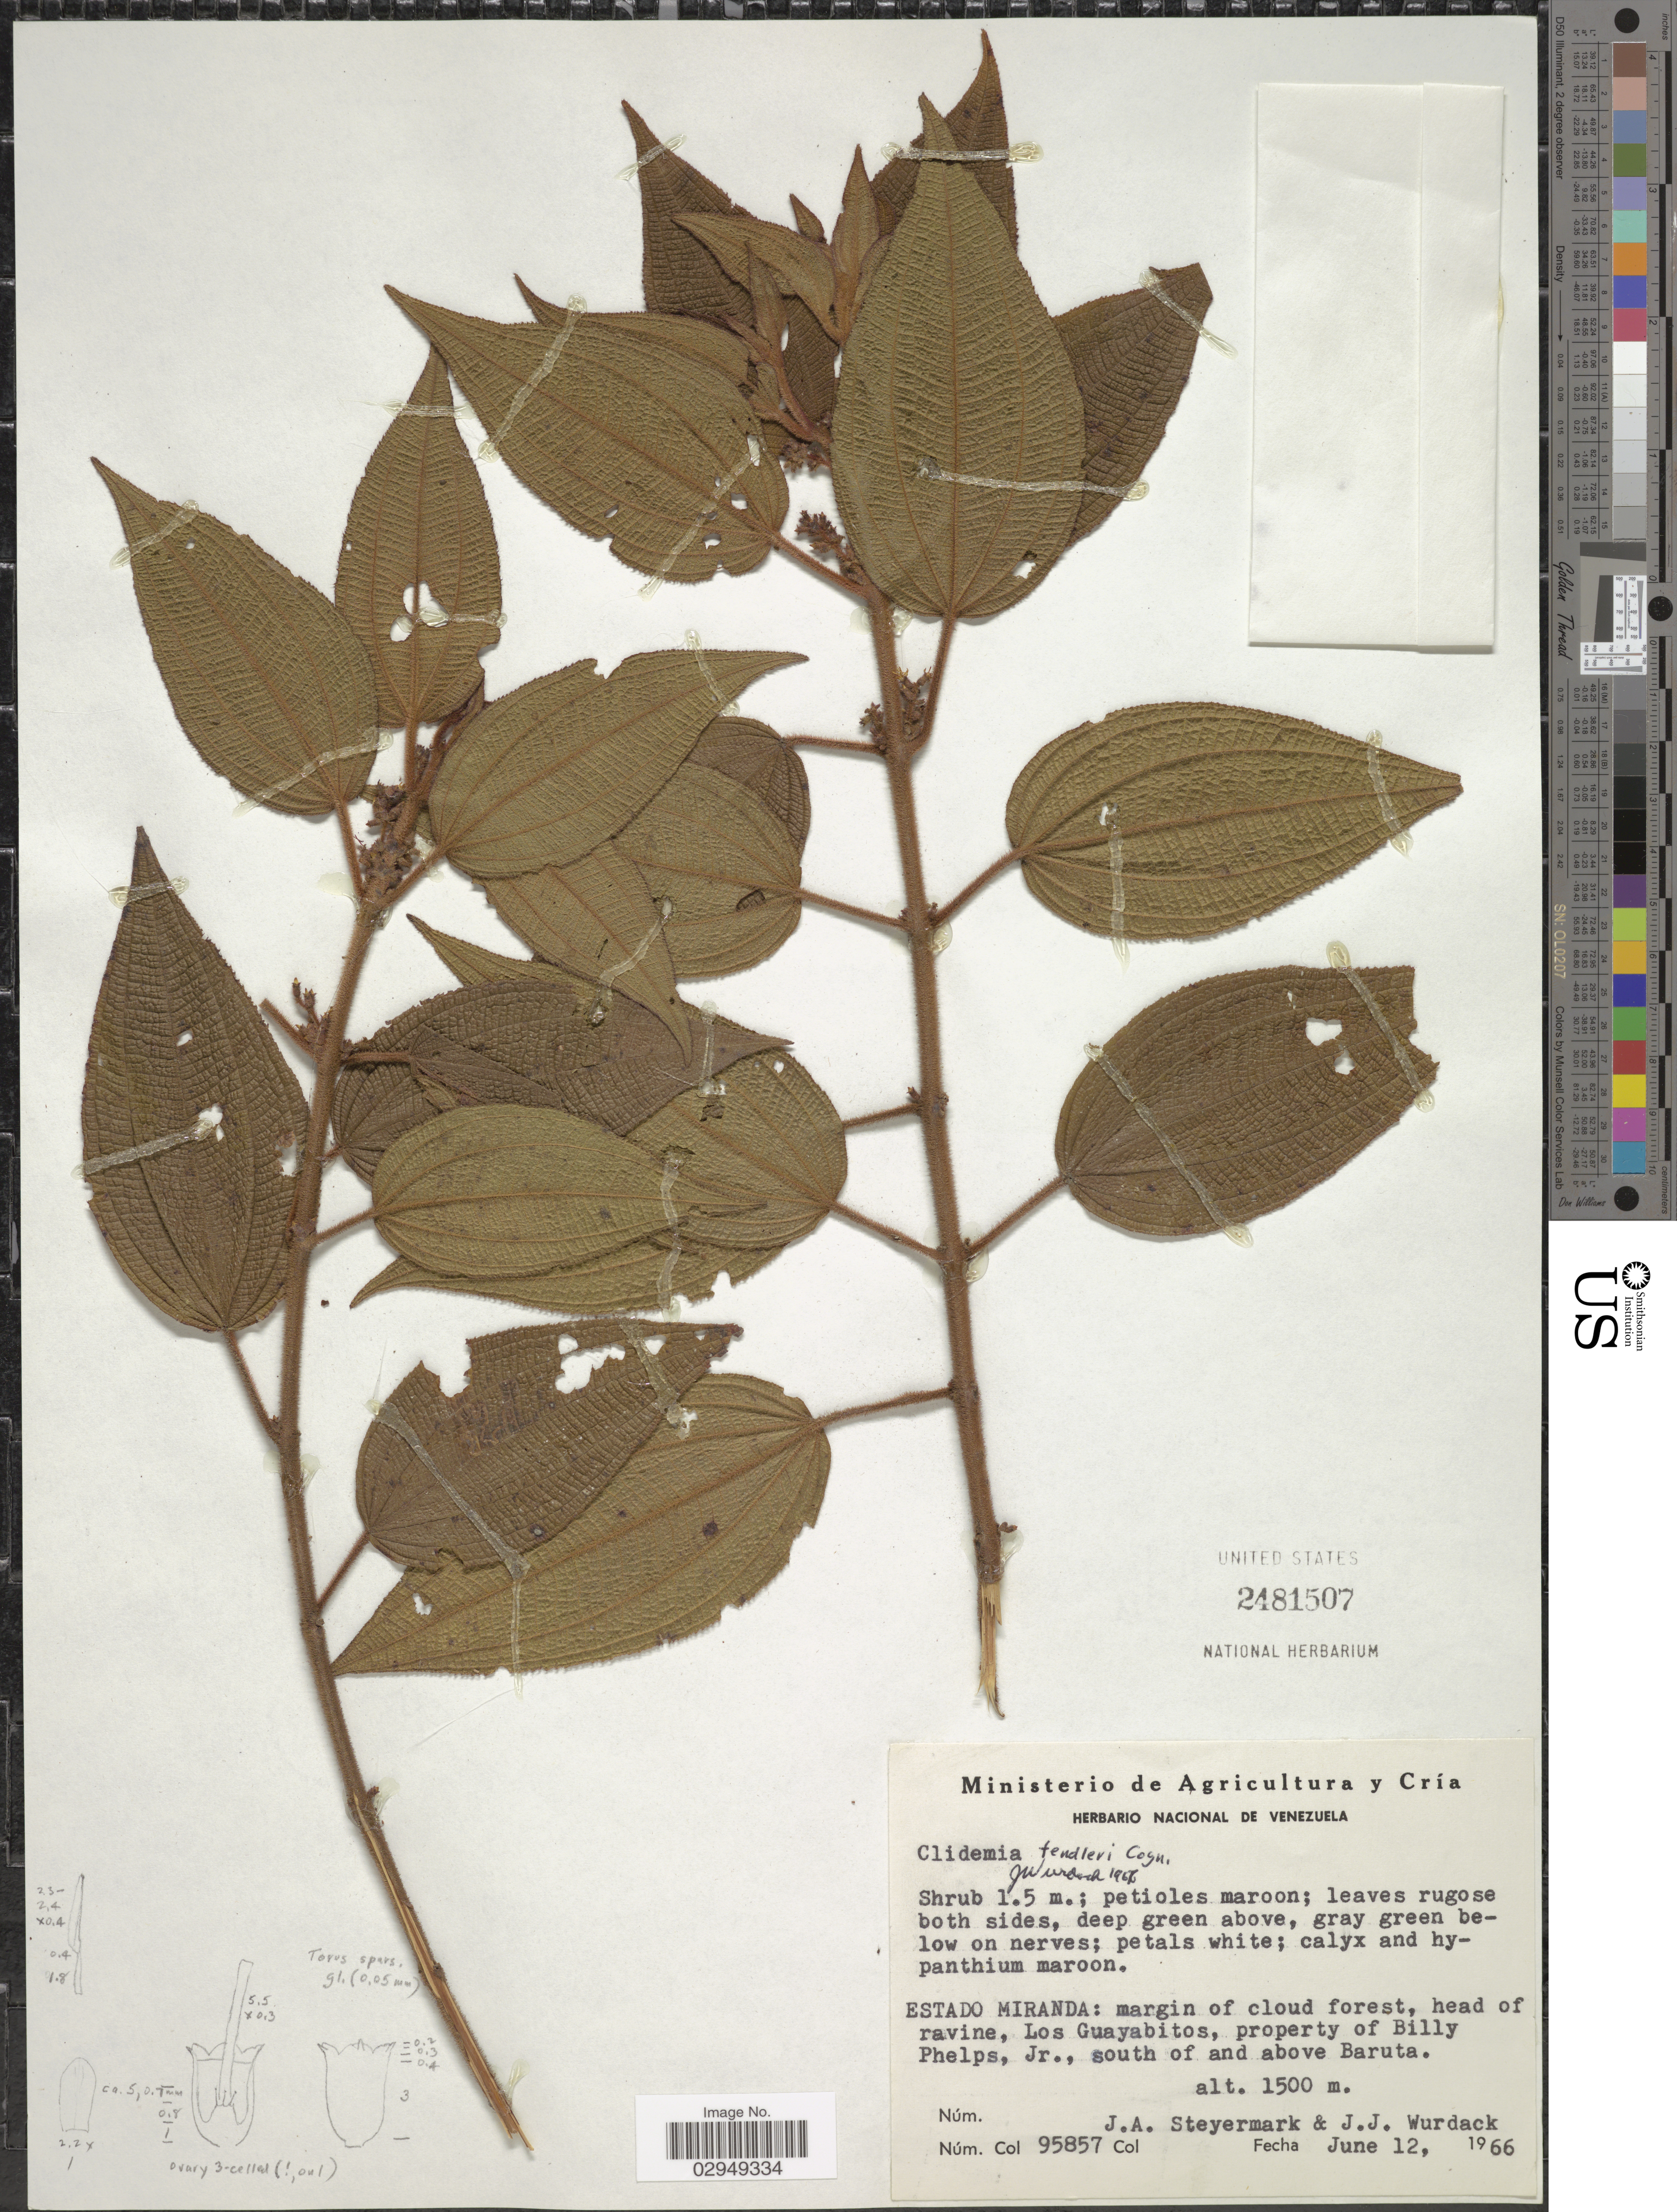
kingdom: Plantae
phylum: Tracheophyta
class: Magnoliopsida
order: Myrtales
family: Melastomataceae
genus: Clidemia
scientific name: Clidemia fendleri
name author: Cogn. in A. DC.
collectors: J. Steyermark & J. J. Wurdack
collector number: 95857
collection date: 1966-06-12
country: Venezuela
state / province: Miranda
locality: Estado Miranda: margin of cloud forest, head of ravine, Los Guayabitos, property of Billy Phelps, Jr., south of and above Baruta.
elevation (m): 1500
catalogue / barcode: US 2481507